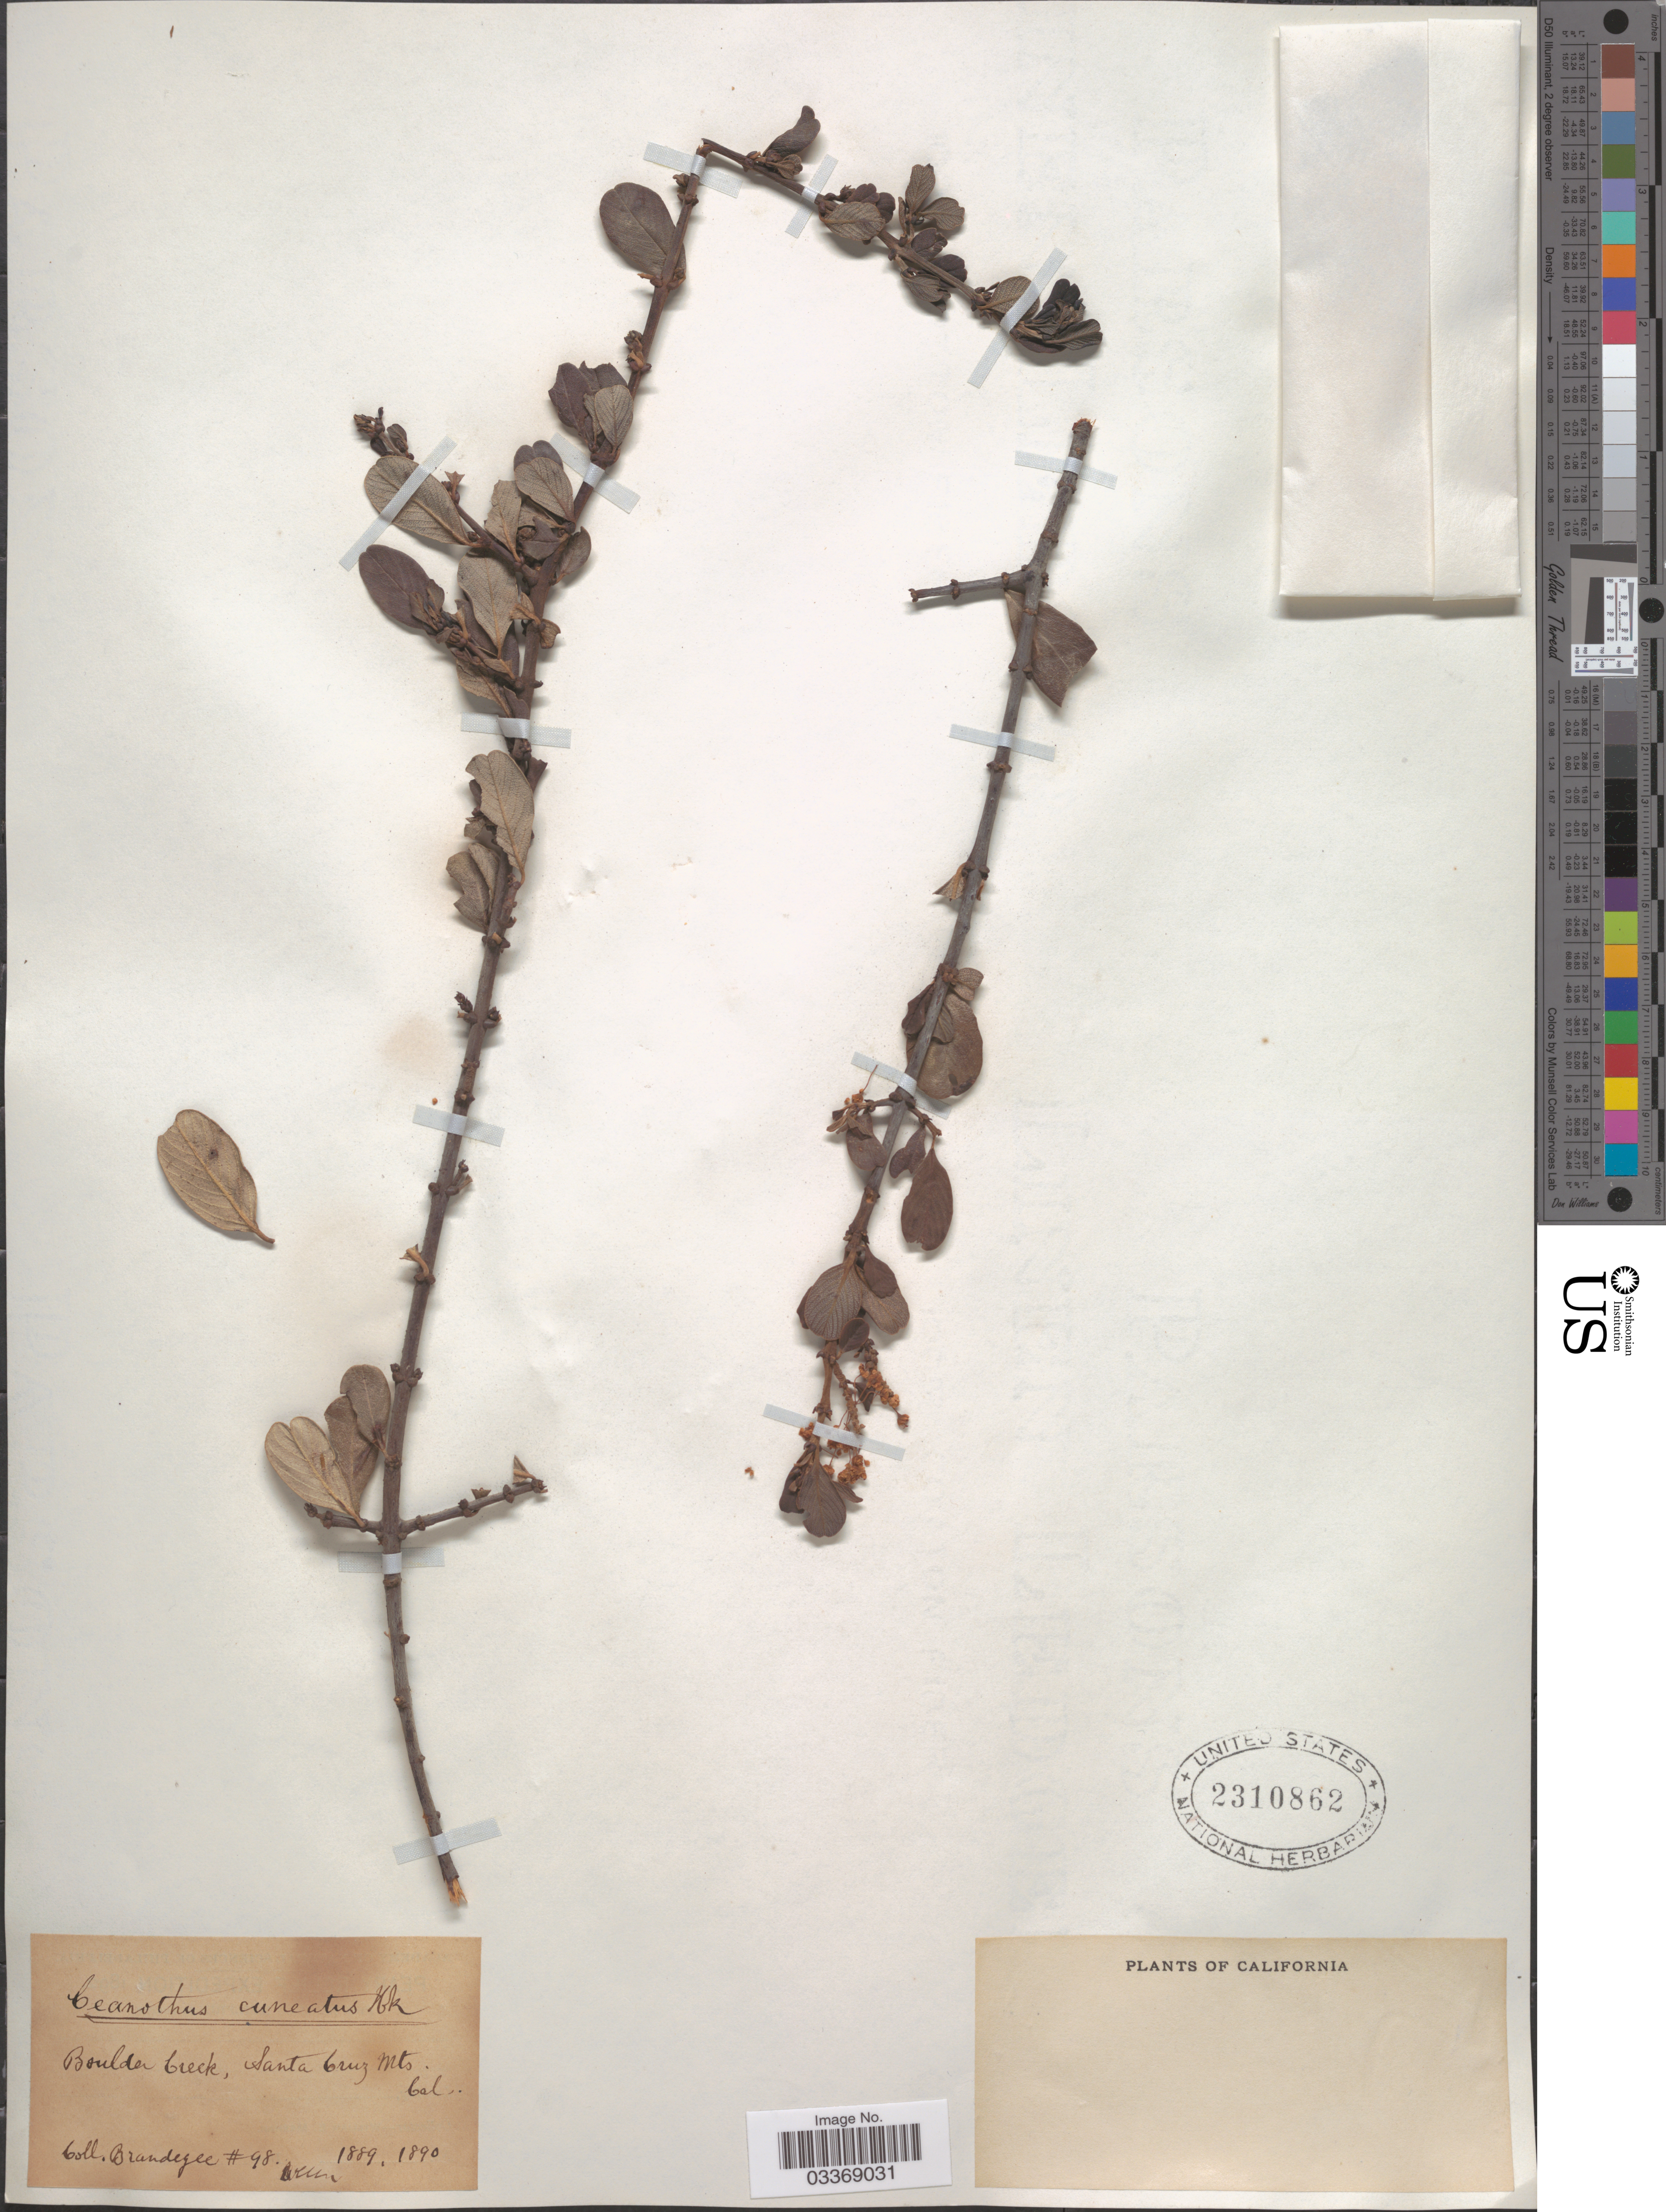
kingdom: Plantae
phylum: Tracheophyta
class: Magnoliopsida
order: Rosales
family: Rhamnaceae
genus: Ceanothus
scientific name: Ceanothus cuneatus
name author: (Hook.) Nutt.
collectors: -- Brandegee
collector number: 98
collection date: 1889/1890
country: United States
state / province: California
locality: Boulder Creek, Santa Cruz Mts.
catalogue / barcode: US 2310862